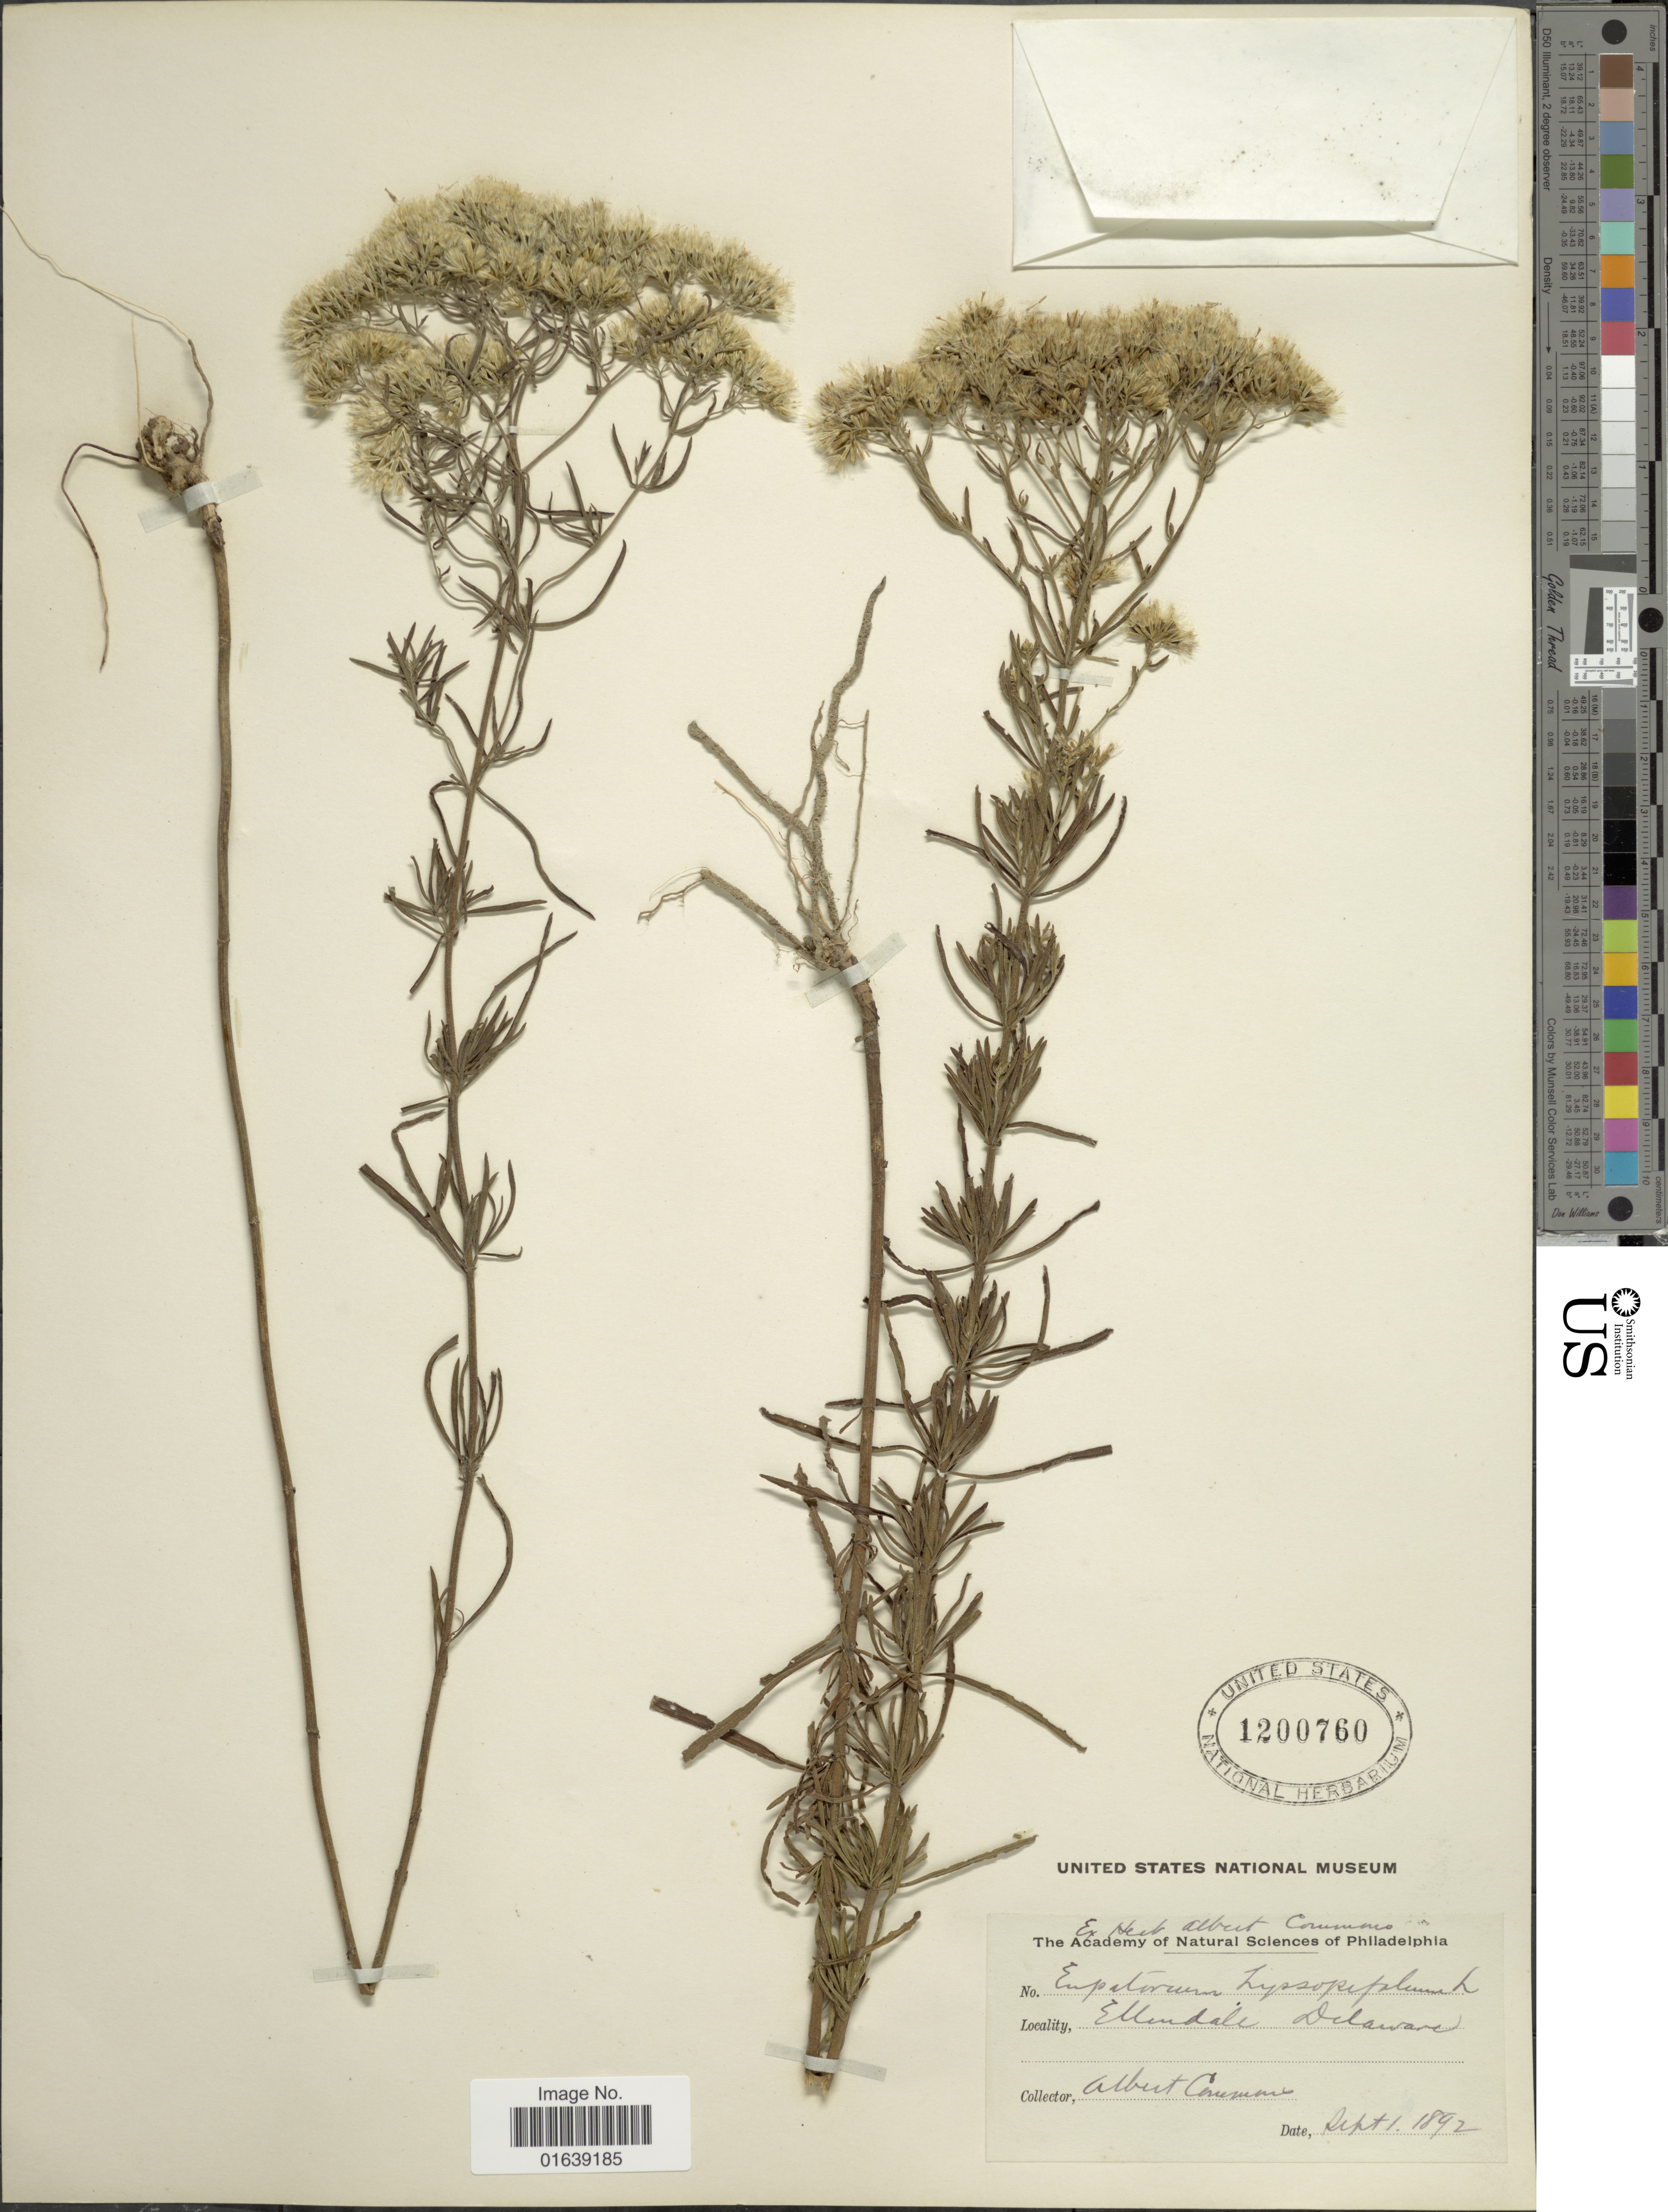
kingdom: Plantae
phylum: Tracheophyta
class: Magnoliopsida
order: Asterales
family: Asteraceae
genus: Eupatorium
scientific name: Eupatorium hyssopifolium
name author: L.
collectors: A. Commons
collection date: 1892-09-01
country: United States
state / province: Delaware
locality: Ellendale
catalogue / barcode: US 1200760